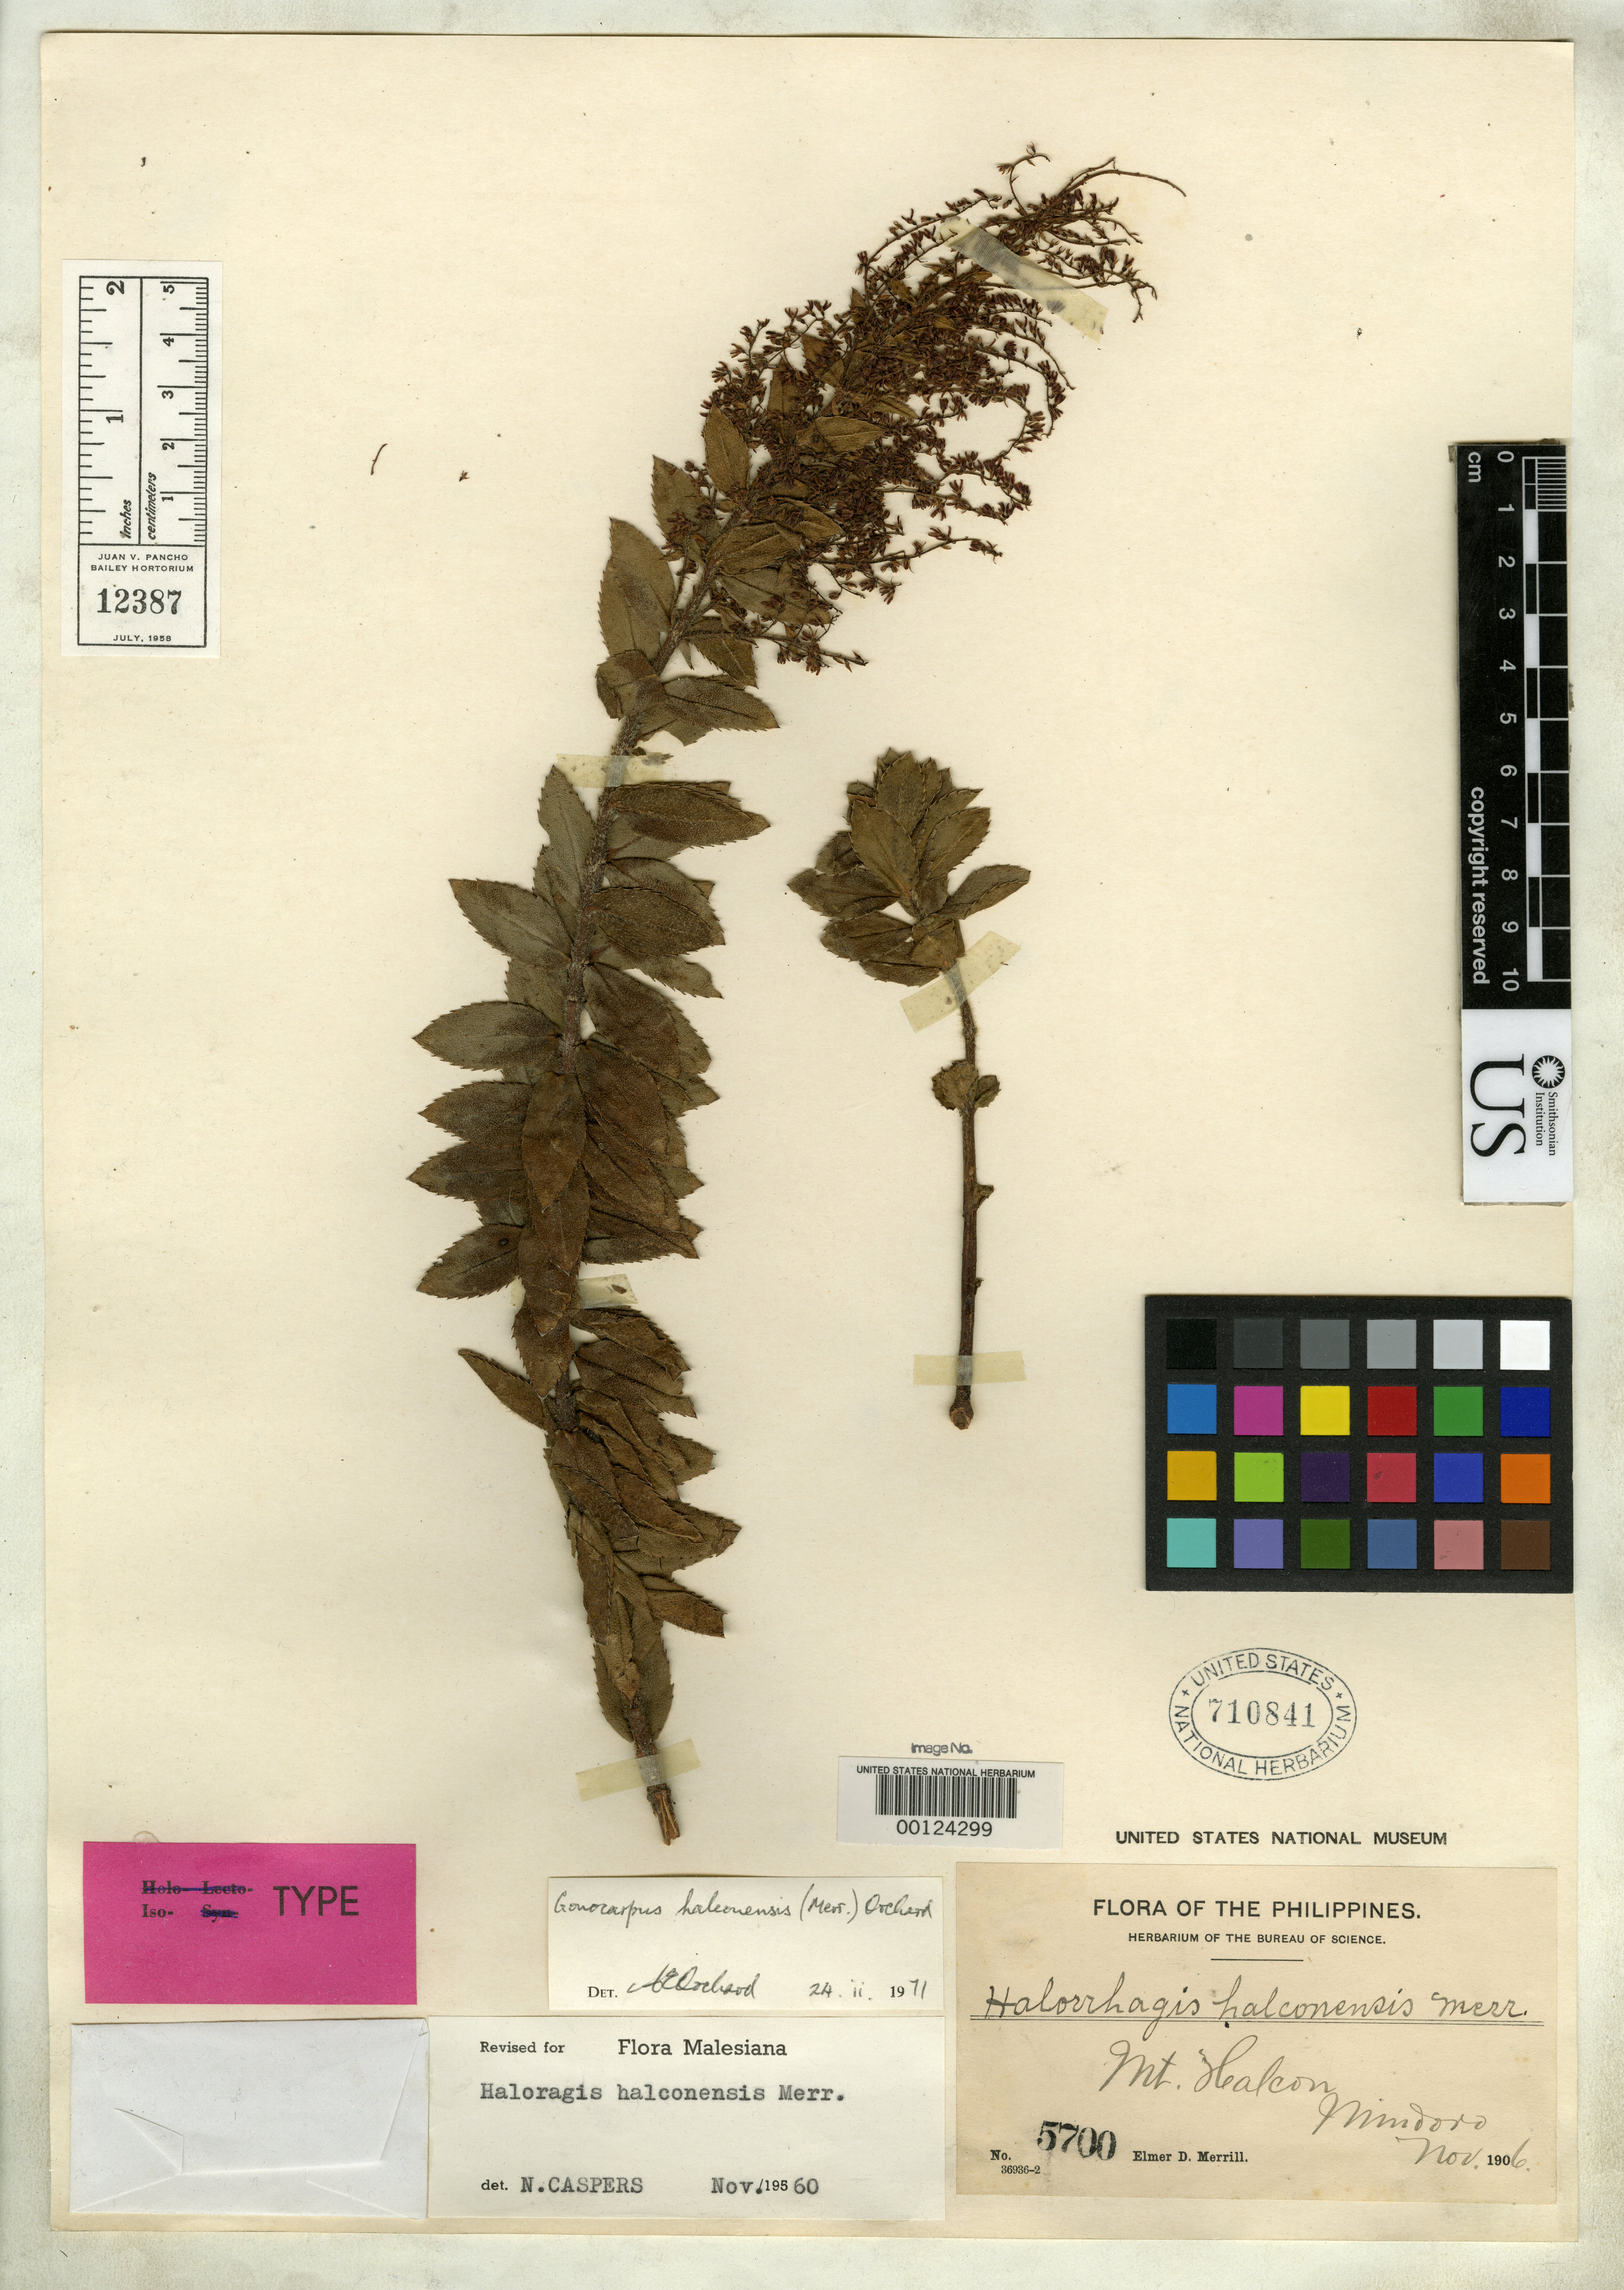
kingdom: Plantae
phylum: Tracheophyta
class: Magnoliopsida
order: Saxifragales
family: Haloragaceae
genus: Haloragis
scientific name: Haloragis halconensis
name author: Merr.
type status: Isotype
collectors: E. D. Merrill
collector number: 5700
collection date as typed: Nov 1906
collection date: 1906-11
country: Philippines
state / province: Mimaropa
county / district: Mindoro Oriental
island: Mindoro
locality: Mt. Halcon, Mindoro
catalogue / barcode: US 710841